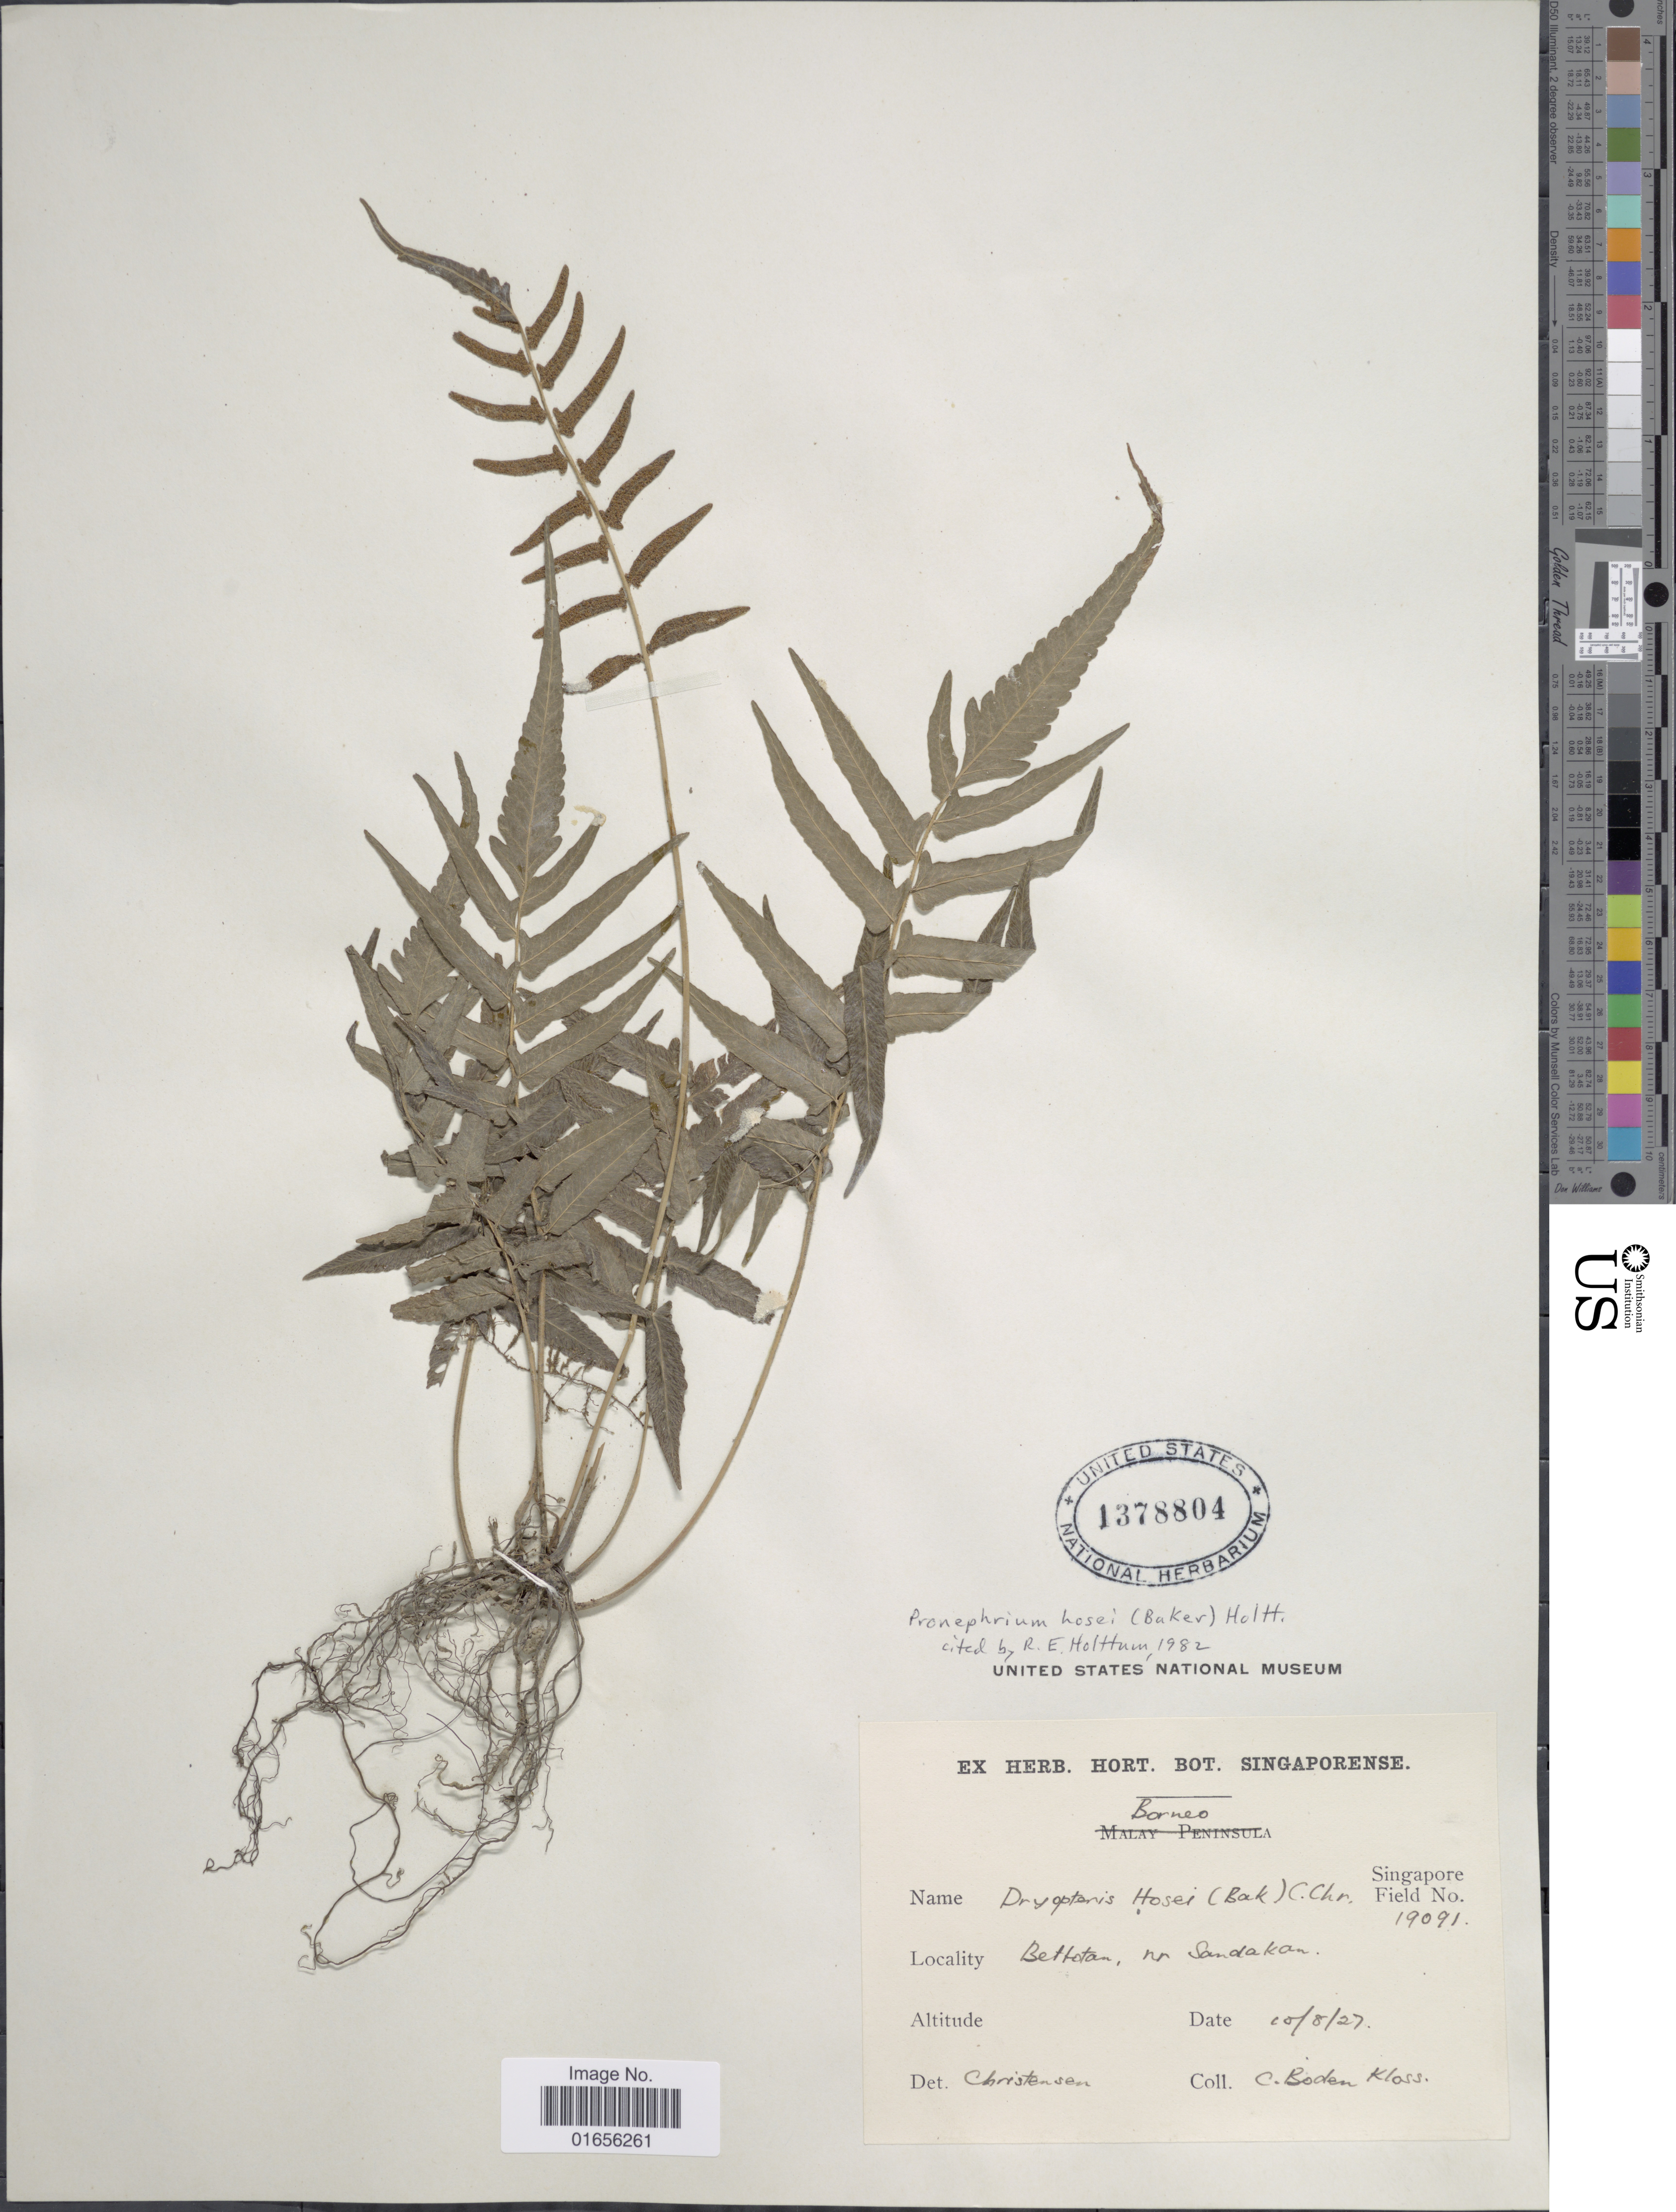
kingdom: Plantae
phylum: Tracheophyta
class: Polypodiopsida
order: Polypodiales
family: Thelypteridaceae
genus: Pronephrium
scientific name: Pronephrium hosei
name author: (Baker) Holttum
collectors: C. Boden-Kloss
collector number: Singapore Field 19091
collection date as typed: Transcribed d/m/y: 20/8/27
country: Malaysia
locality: Borneo, Bettotan, nr Sandakan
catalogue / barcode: US 1378804